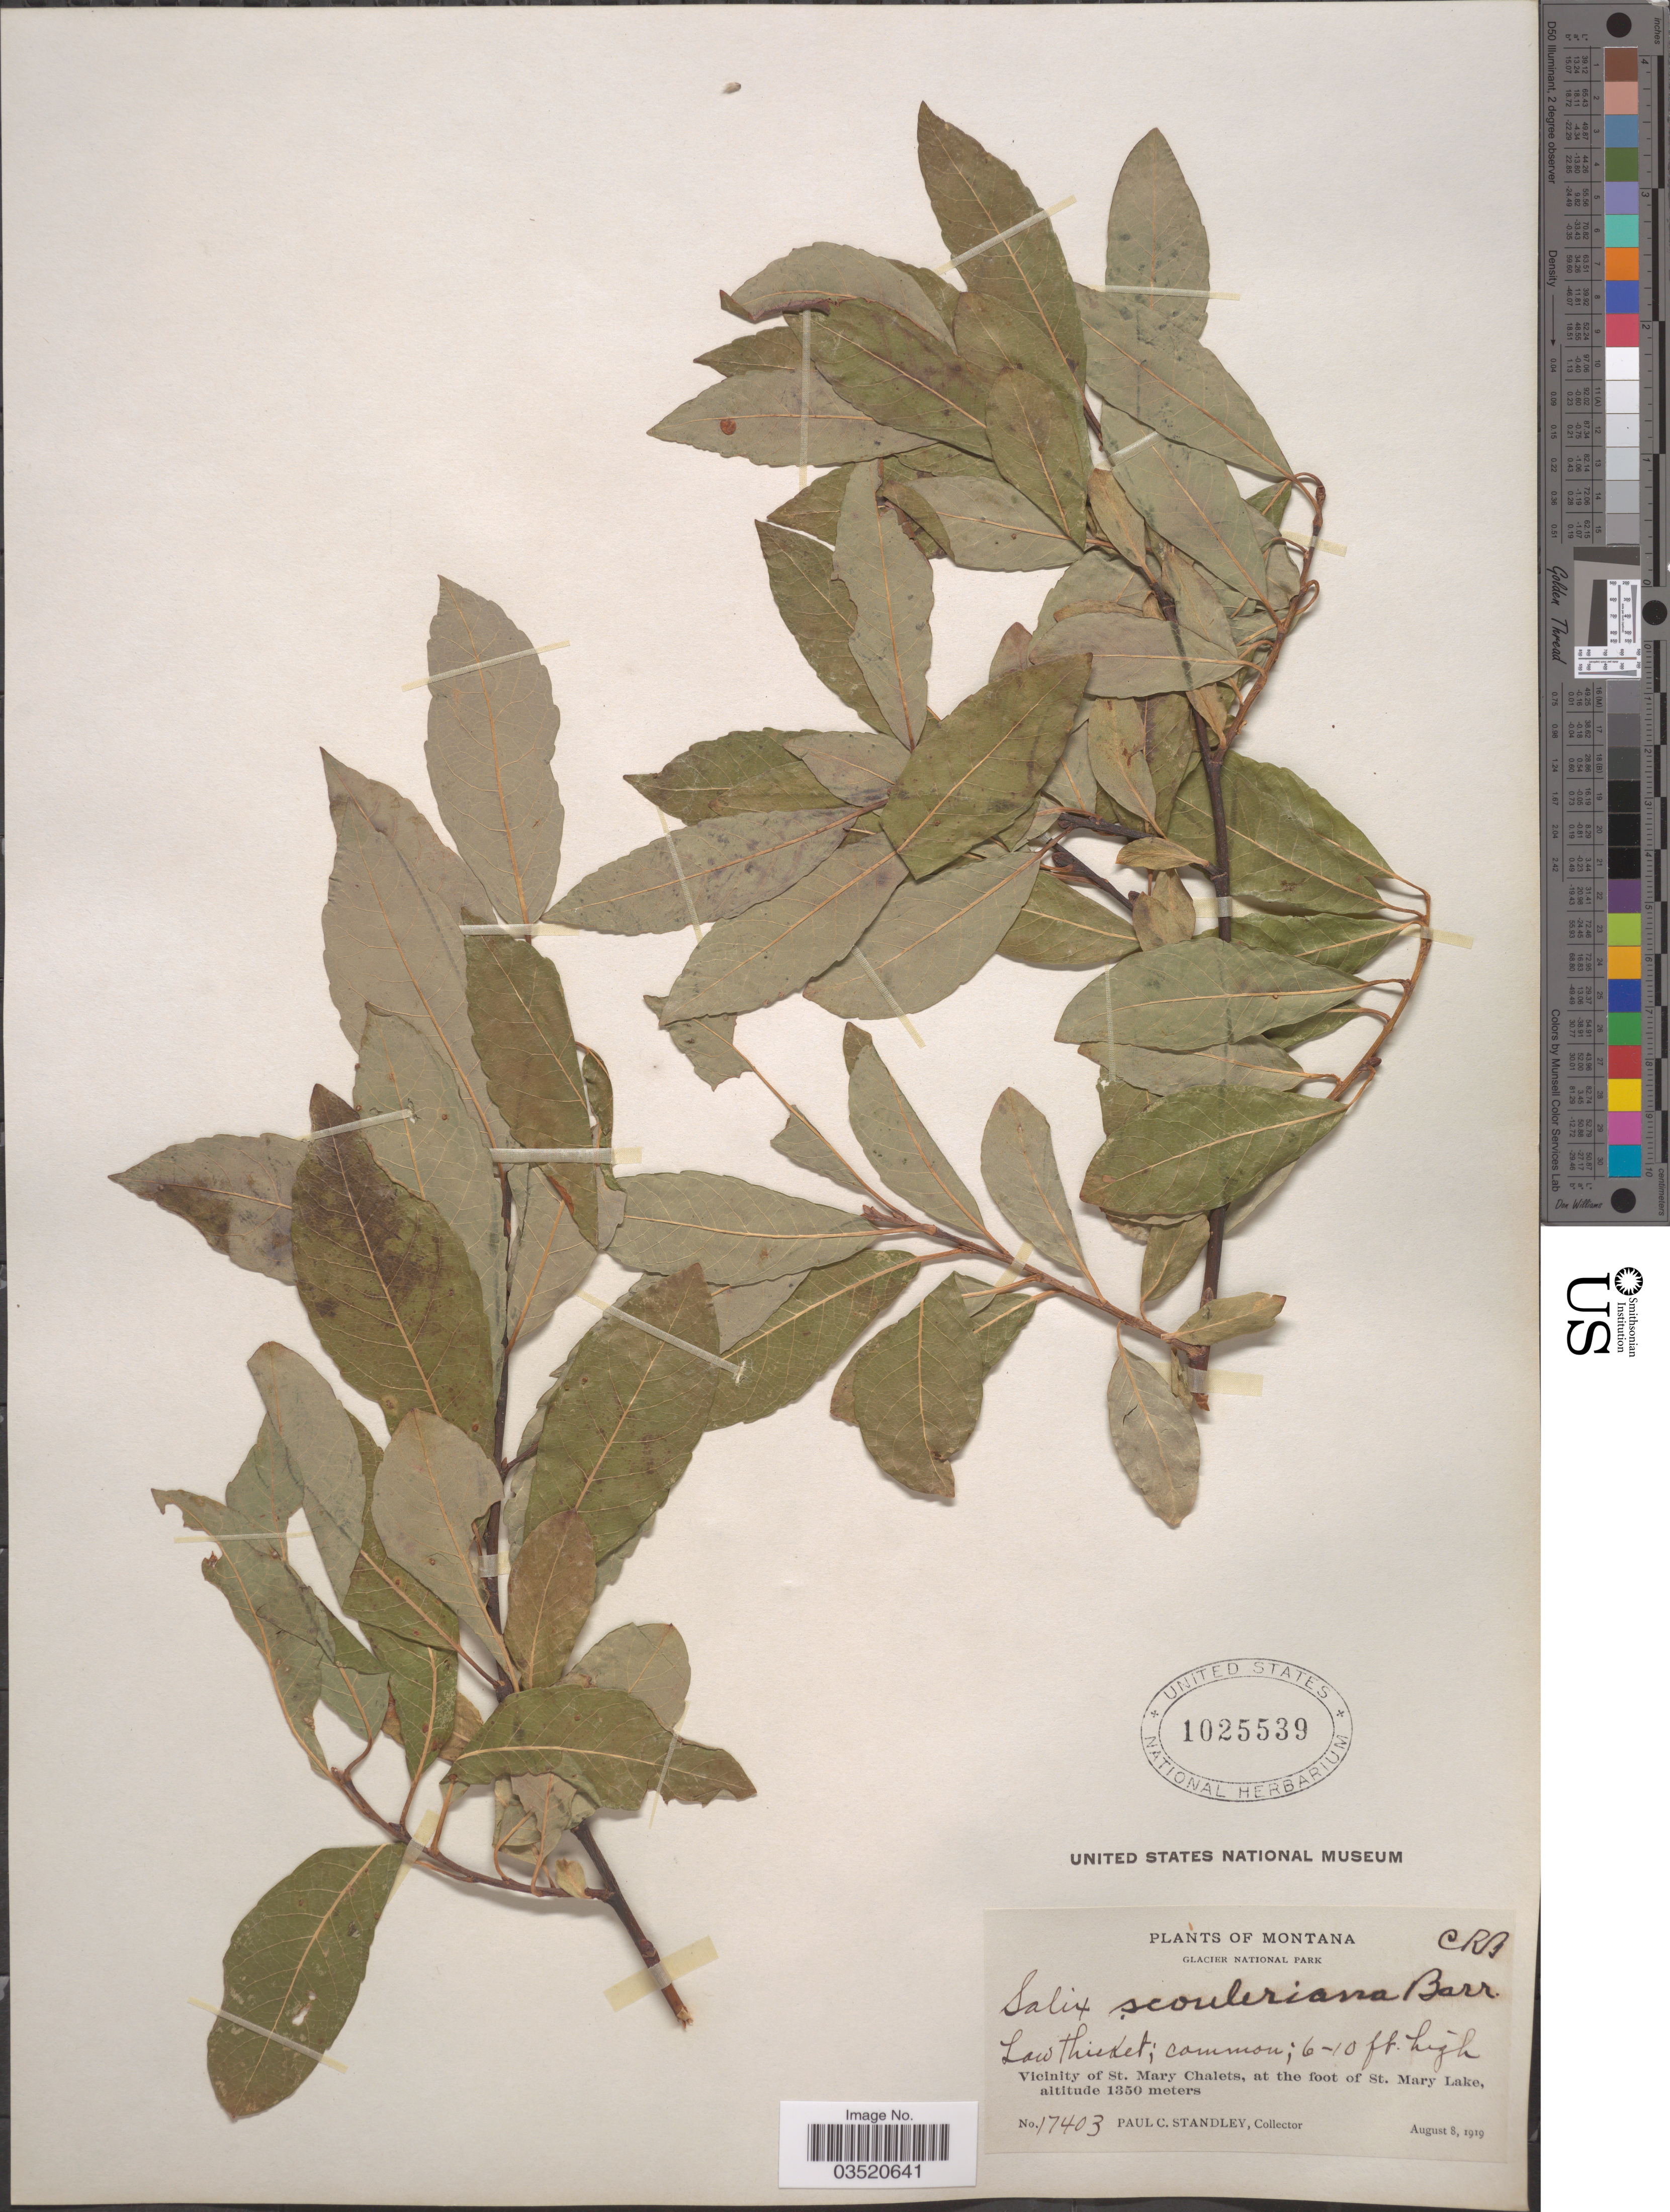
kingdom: Plantae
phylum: Tracheophyta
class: Magnoliopsida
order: Malpighiales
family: Salicaceae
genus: Salix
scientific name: Salix scouleriana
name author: Barratt ex Hook.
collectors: P. C. Standley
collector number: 17403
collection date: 1919-08-08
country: United States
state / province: Montana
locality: Glacier National Park. Vicinity of St. Mary Chalets, at the foot of St. Mary Lake.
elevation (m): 1350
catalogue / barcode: US 1025539